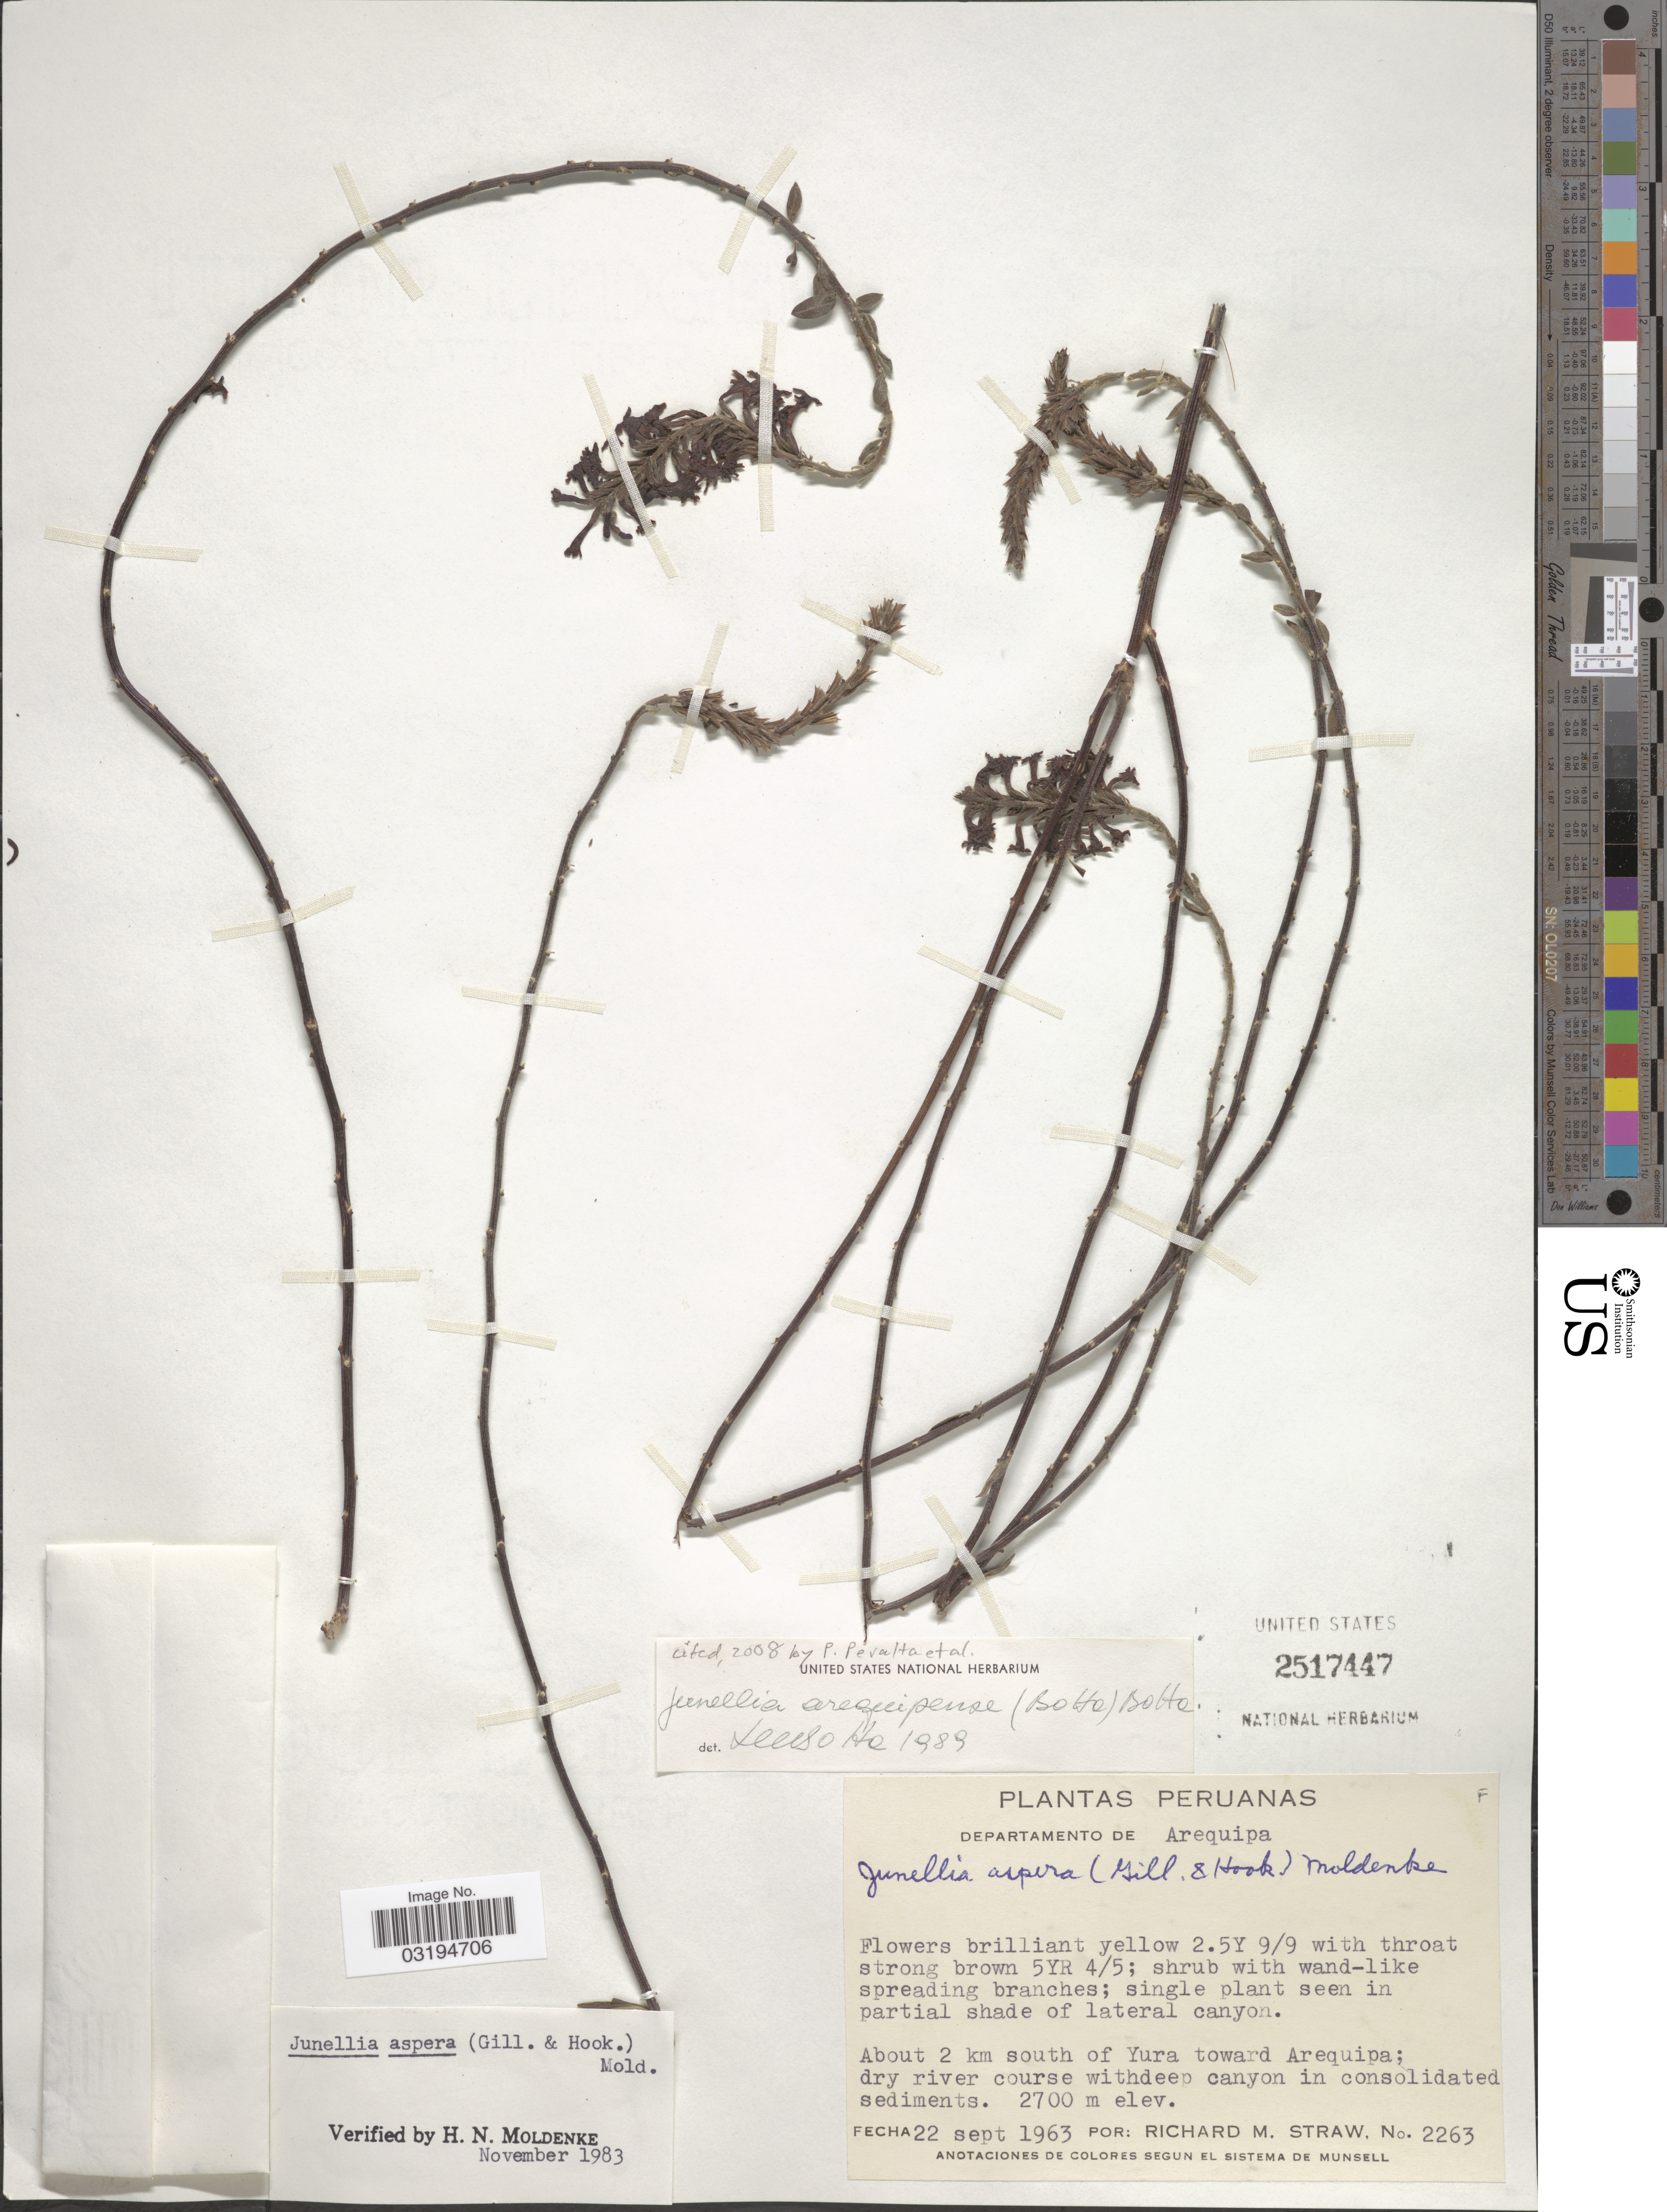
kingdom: Plantae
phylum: Tracheophyta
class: Magnoliopsida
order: Lamiales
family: Verbenaceae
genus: Junellia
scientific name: Junellia arequipense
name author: (Botta) Botta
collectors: R. M. Straw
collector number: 2263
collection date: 1963-09-22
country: Peru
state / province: Arequipa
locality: Departamento de Arequipa. About 2 km south of Yura toward Arequipa.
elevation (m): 2700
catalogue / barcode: US 2517447